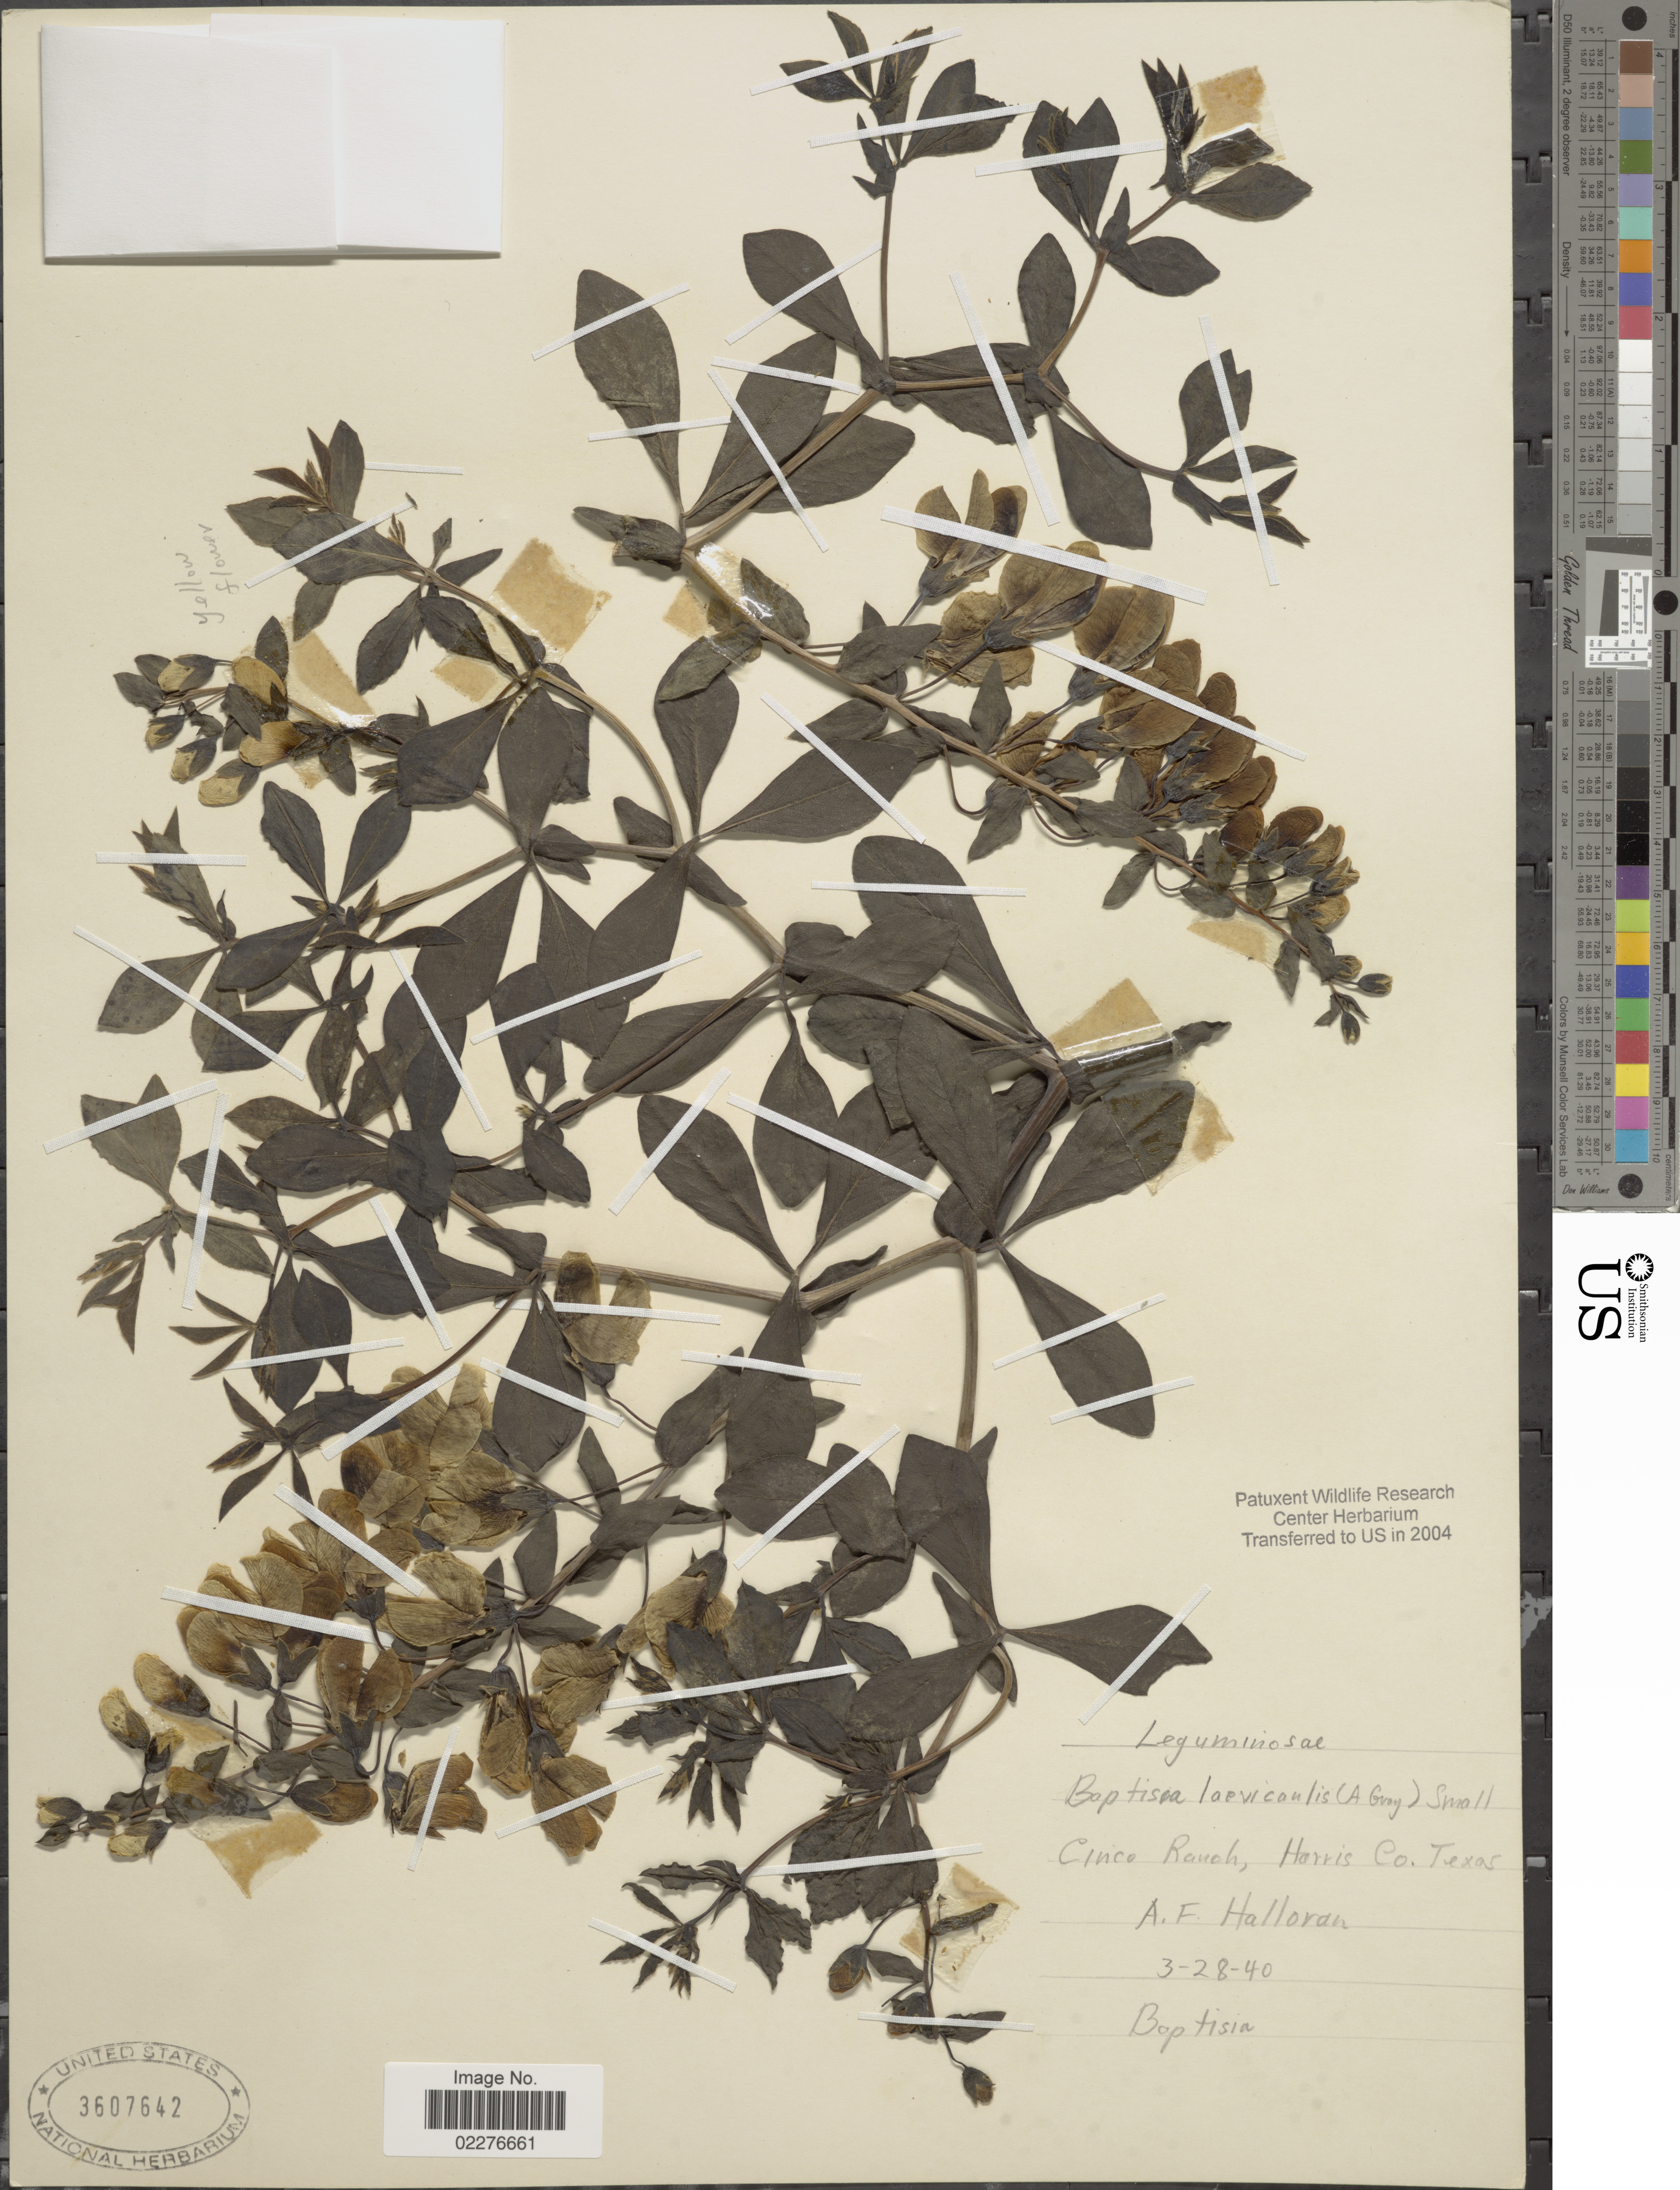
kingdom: Plantae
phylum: Tracheophyta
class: Magnoliopsida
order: Fabales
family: Fabaceae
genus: Baptisia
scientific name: Baptisia laevicaulis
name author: (Canby) Small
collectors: A. Halloran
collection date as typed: Transcribed d/m/y: 28/3/40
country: United States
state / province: Texas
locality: Cinco Ranch, Harris Co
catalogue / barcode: US 3607642